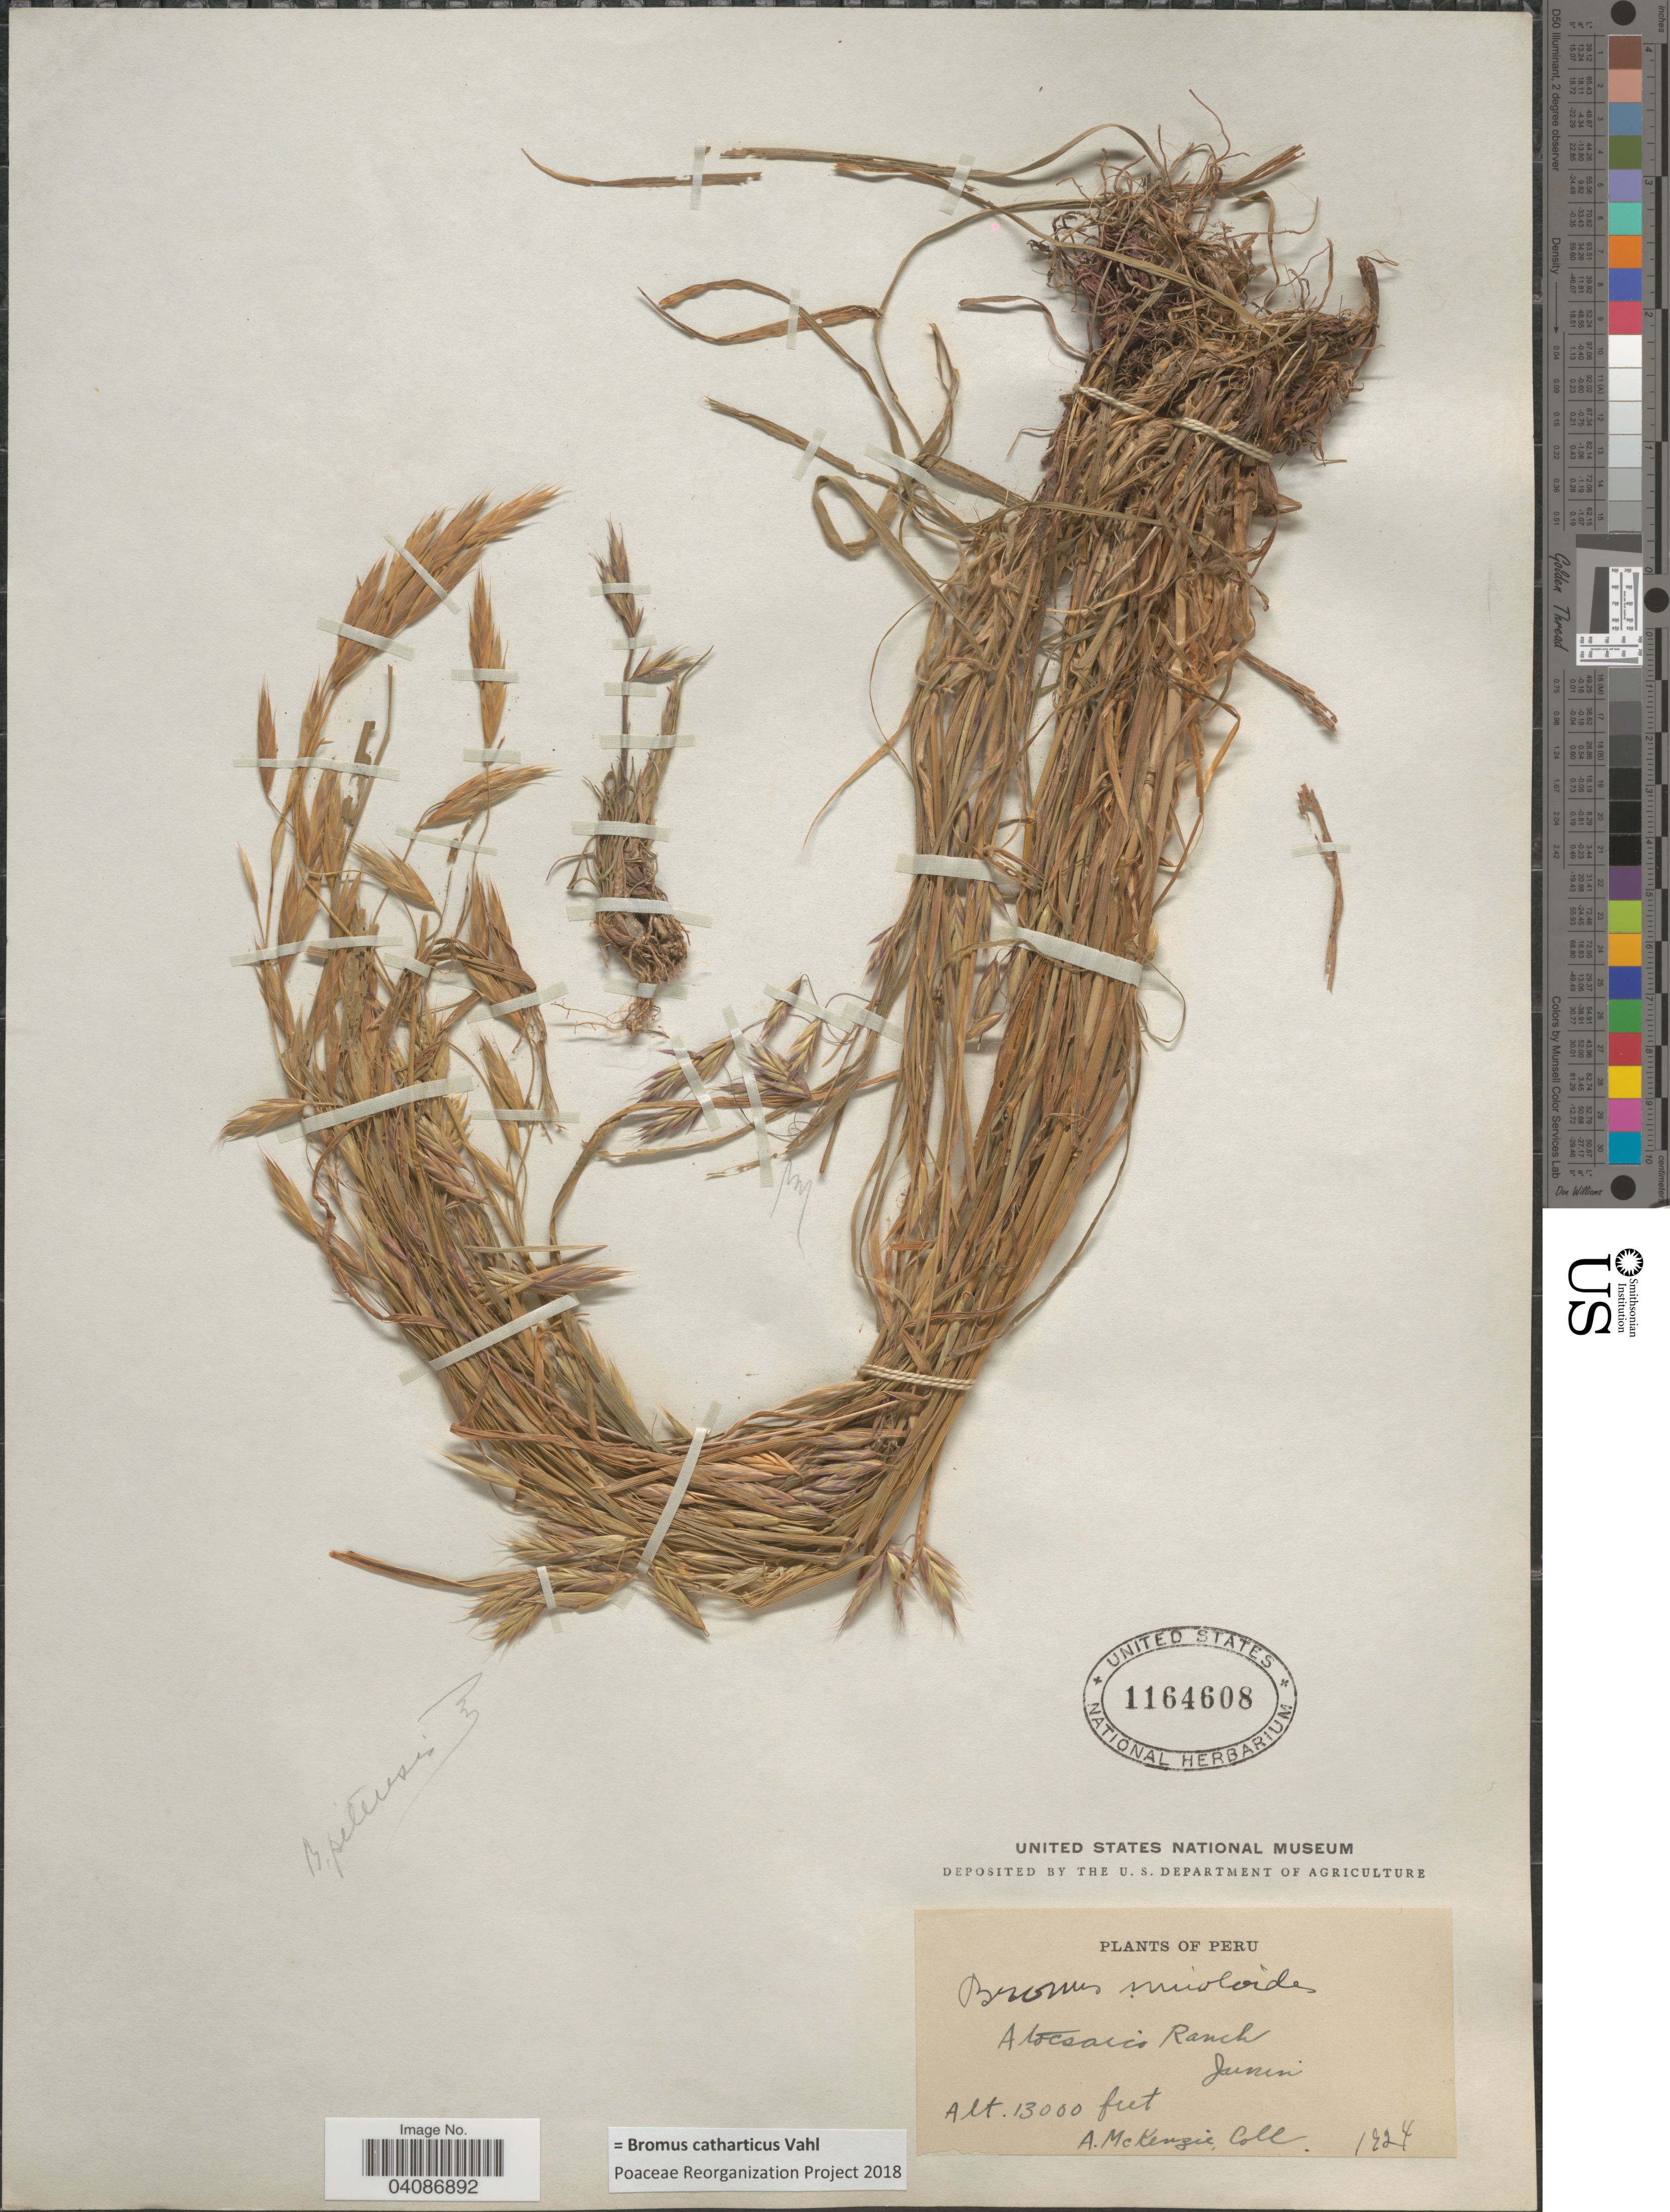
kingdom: Plantae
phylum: Tracheophyta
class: Liliopsida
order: Poales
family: Poaceae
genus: Bromus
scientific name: Bromus catharticus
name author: Vahl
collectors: A. Mckenzie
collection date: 1924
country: Peru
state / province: Junín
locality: Atocsaico Ranch.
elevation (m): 3962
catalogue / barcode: US 1164608